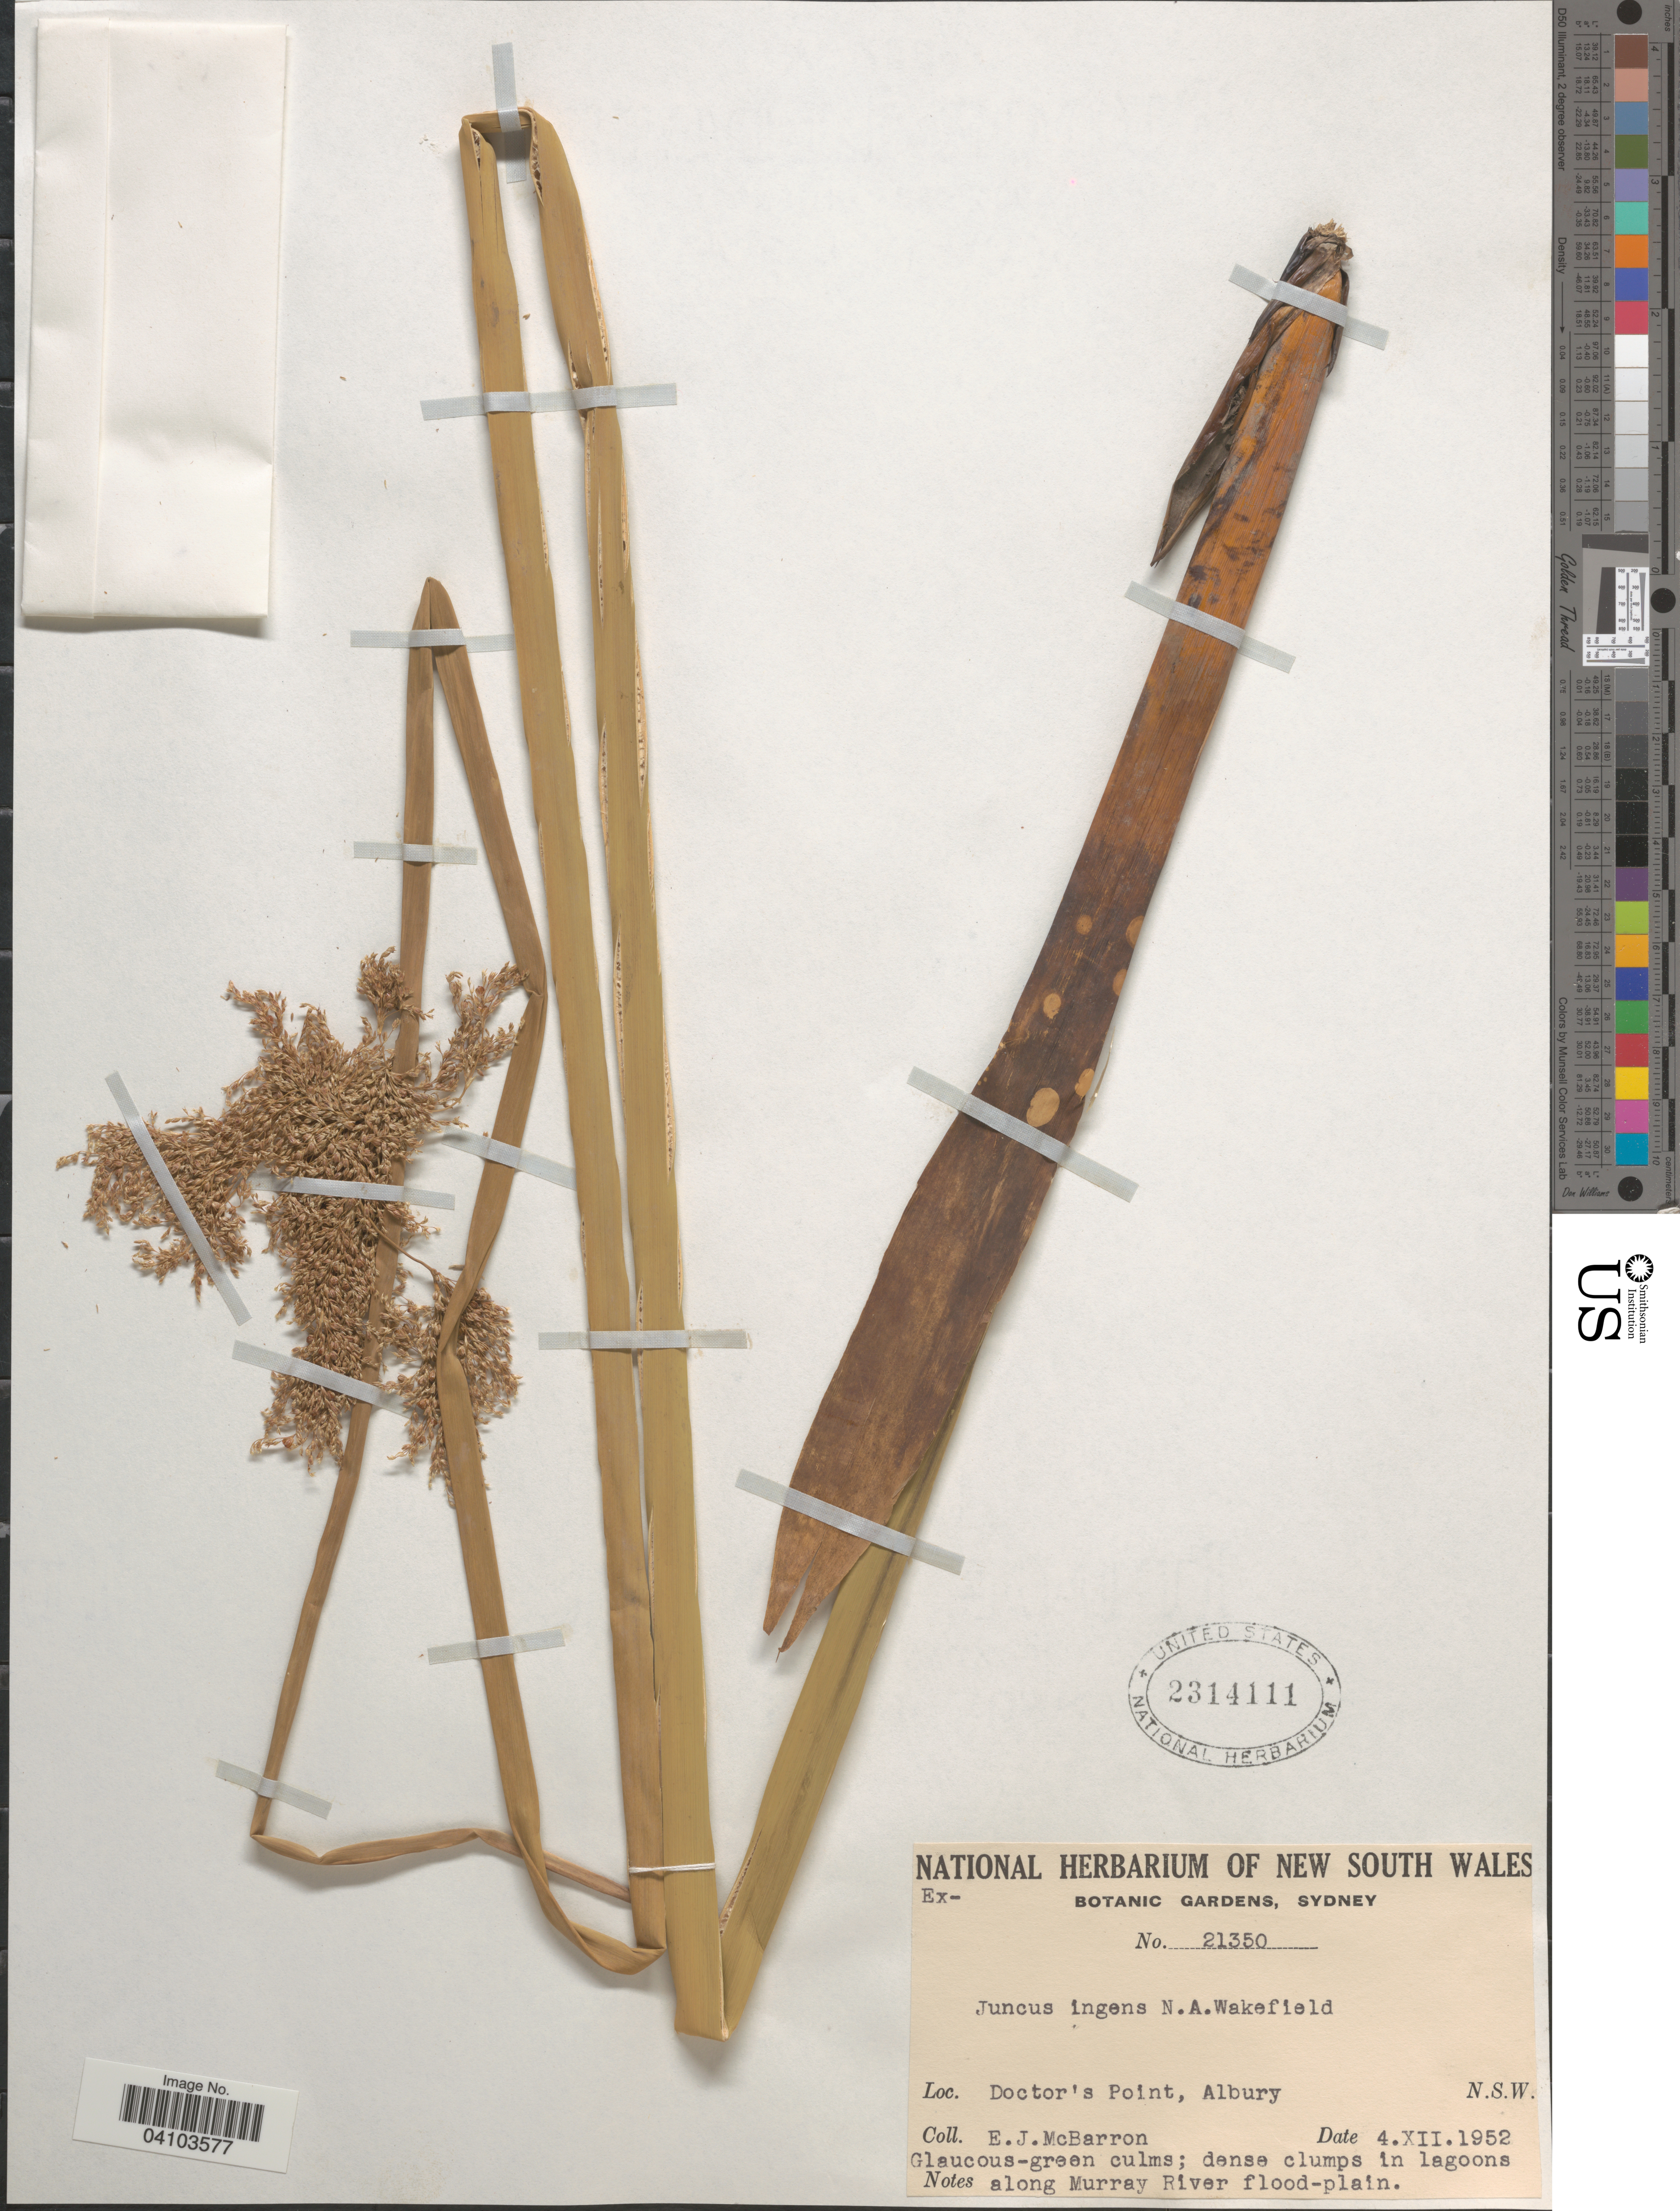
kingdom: Plantae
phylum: Tracheophyta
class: Liliopsida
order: Poales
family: Juncaceae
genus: Juncus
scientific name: Juncus ingens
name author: N.A. Wakef.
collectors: E. McBarron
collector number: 21350?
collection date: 1952-12-04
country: Australia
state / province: New South Wales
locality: Doctor's Point, Albury. Along Murray River flood-plain.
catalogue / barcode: US 2314111